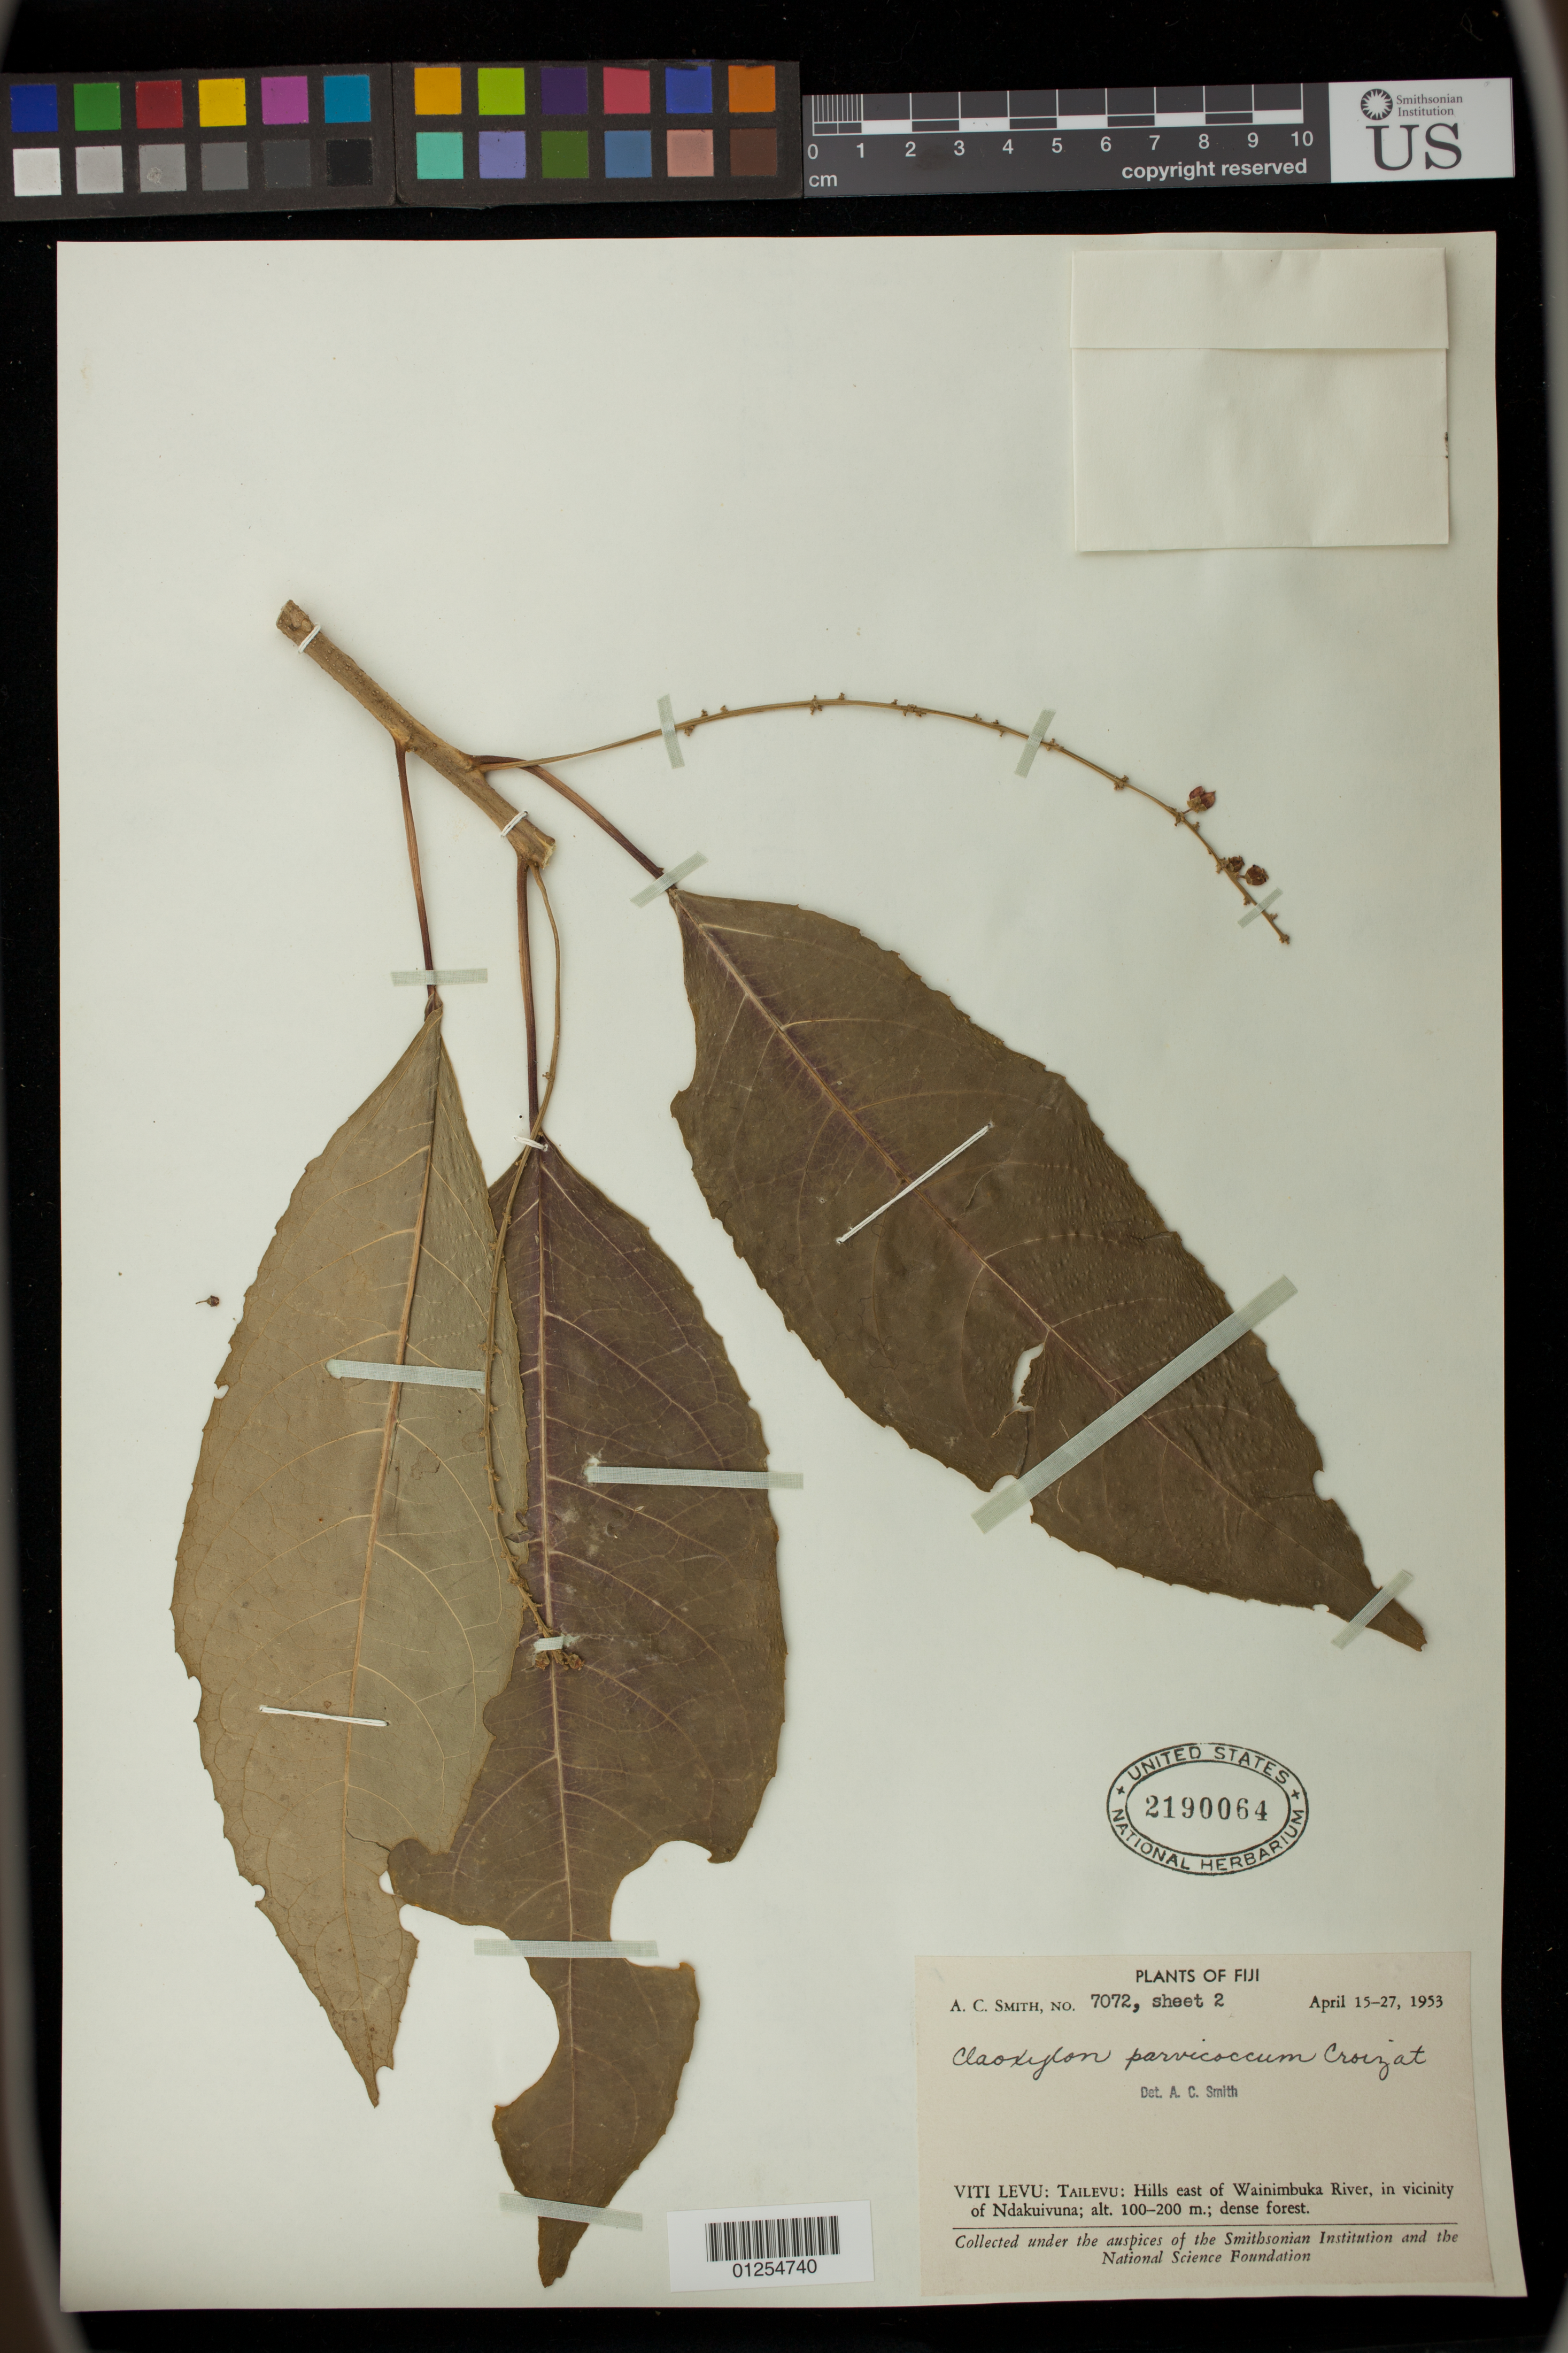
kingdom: Plantae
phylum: Tracheophyta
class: Magnoliopsida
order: Malpighiales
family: Euphorbiaceae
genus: Claoxylon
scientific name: Claoxylon parvicoccum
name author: Croizat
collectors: A. C. Smith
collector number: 7072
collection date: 1953-04-15/1953-04-27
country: Fiji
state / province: Central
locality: Viti Levu: Tailevu: Hills east of Wainimbuka River, in vicinity of Ndakuivuna:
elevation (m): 100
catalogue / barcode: US 2190064